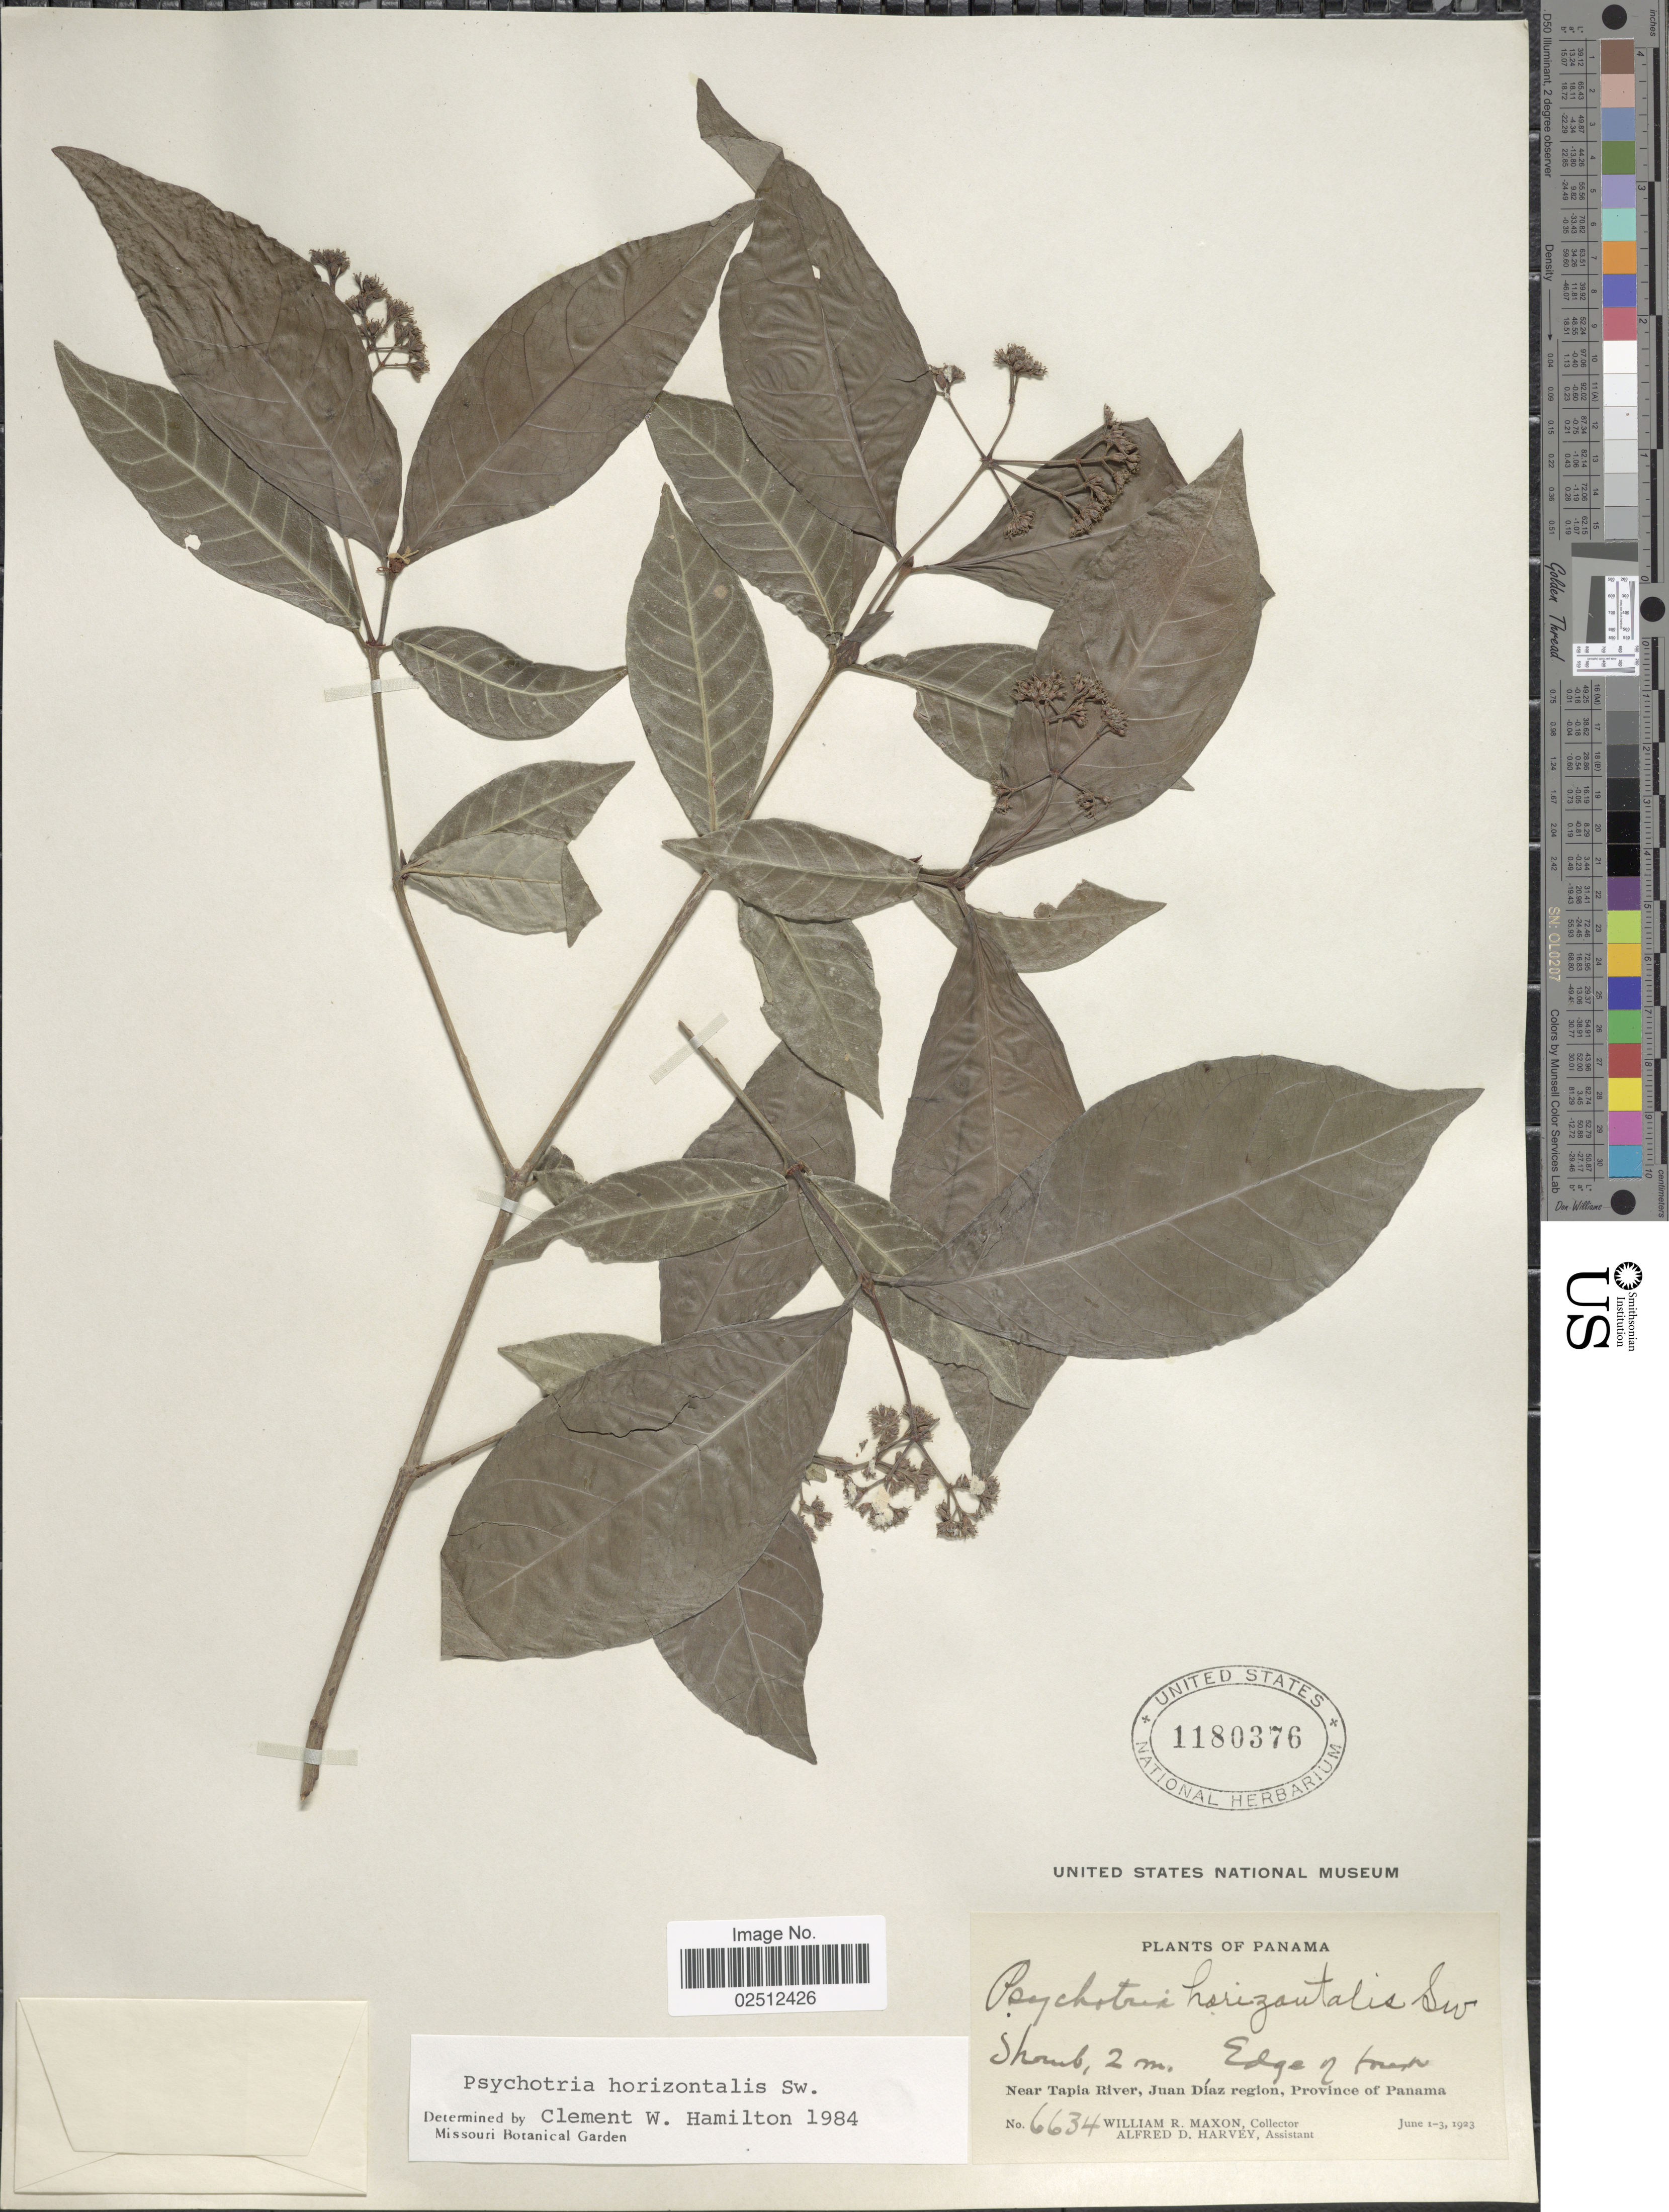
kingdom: Plantae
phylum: Tracheophyta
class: Magnoliopsida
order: Gentianales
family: Rubiaceae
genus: Psychotria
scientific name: Psychotria horizontalis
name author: Sw.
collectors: W. R. Maxon & A. D. Harvey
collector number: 6634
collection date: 1923-06-01/1923-06-03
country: Panama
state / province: Panamá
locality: Near Tapia River, Juan Diaz Region, Province of Panama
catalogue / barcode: US 1180376